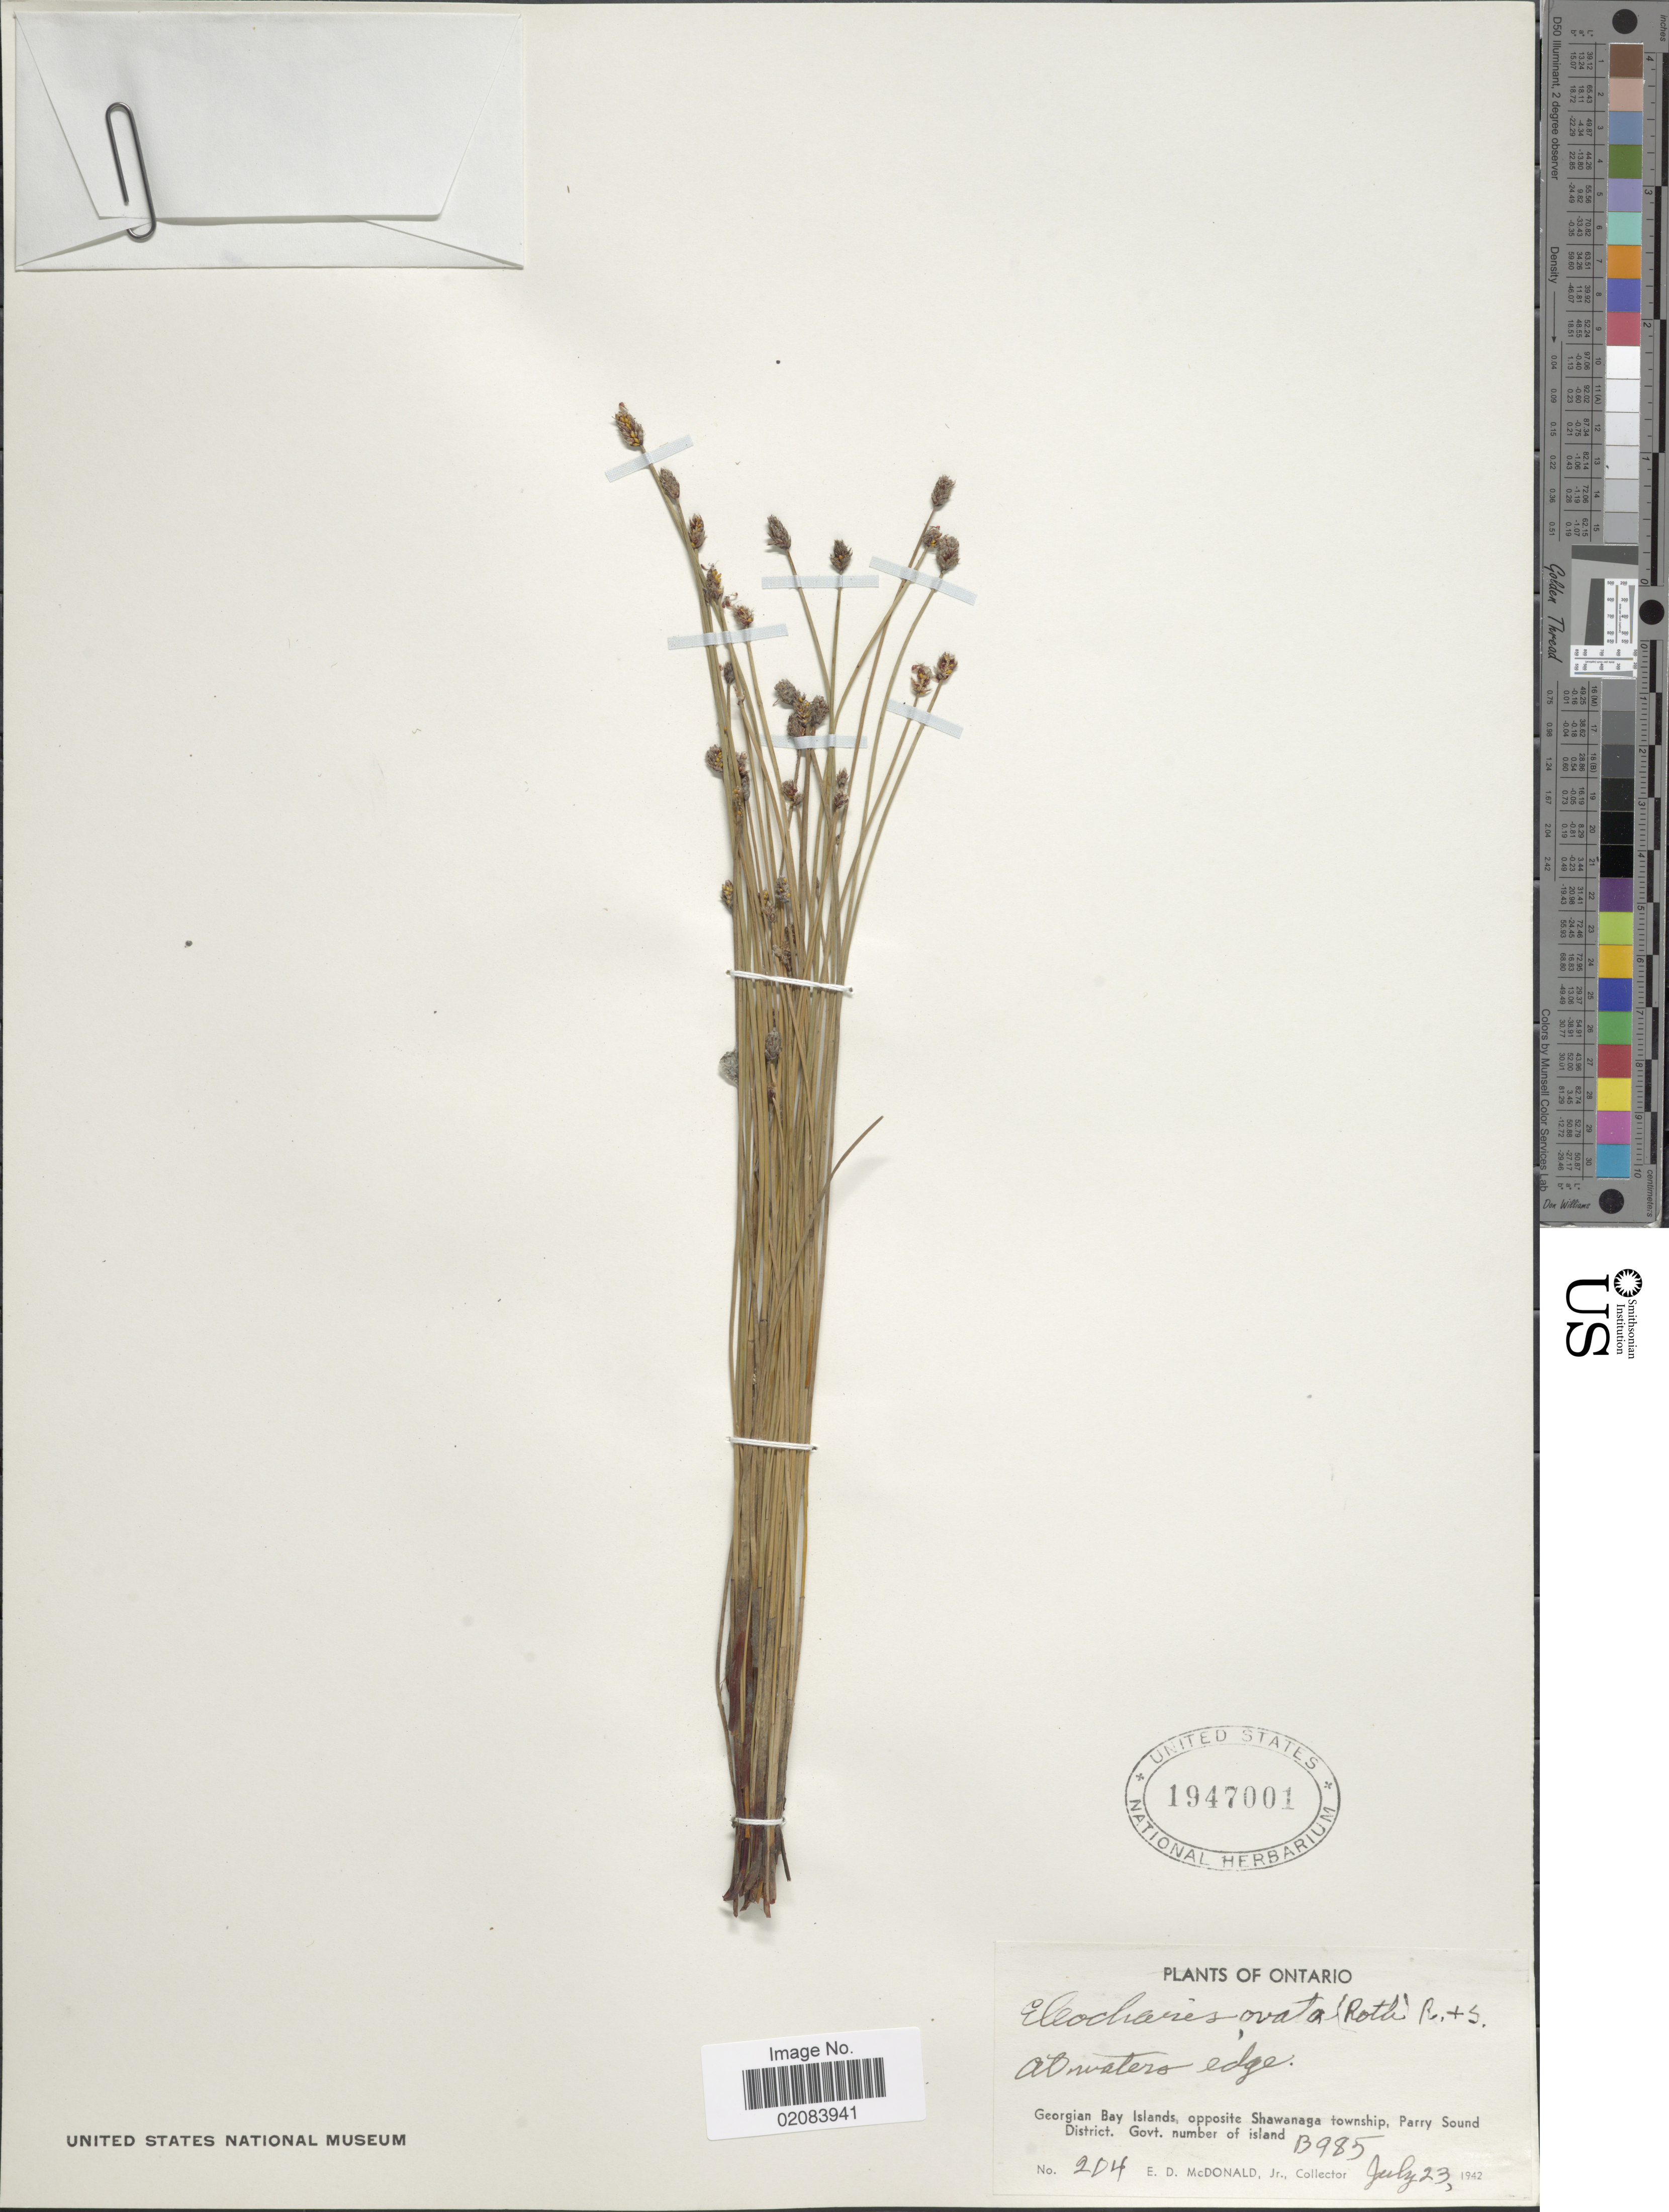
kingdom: Plantae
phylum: Tracheophyta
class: Liliopsida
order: Poales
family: Cyperaceae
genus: Eleocharis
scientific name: Eleocharis ovata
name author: (Roth) Roem. & Schult.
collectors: E. D. McDonald Jr.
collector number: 204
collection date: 1942-07-23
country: Canada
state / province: Ontario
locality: Georgian Bay Islands, opposite Shawanaga township, Parry Sound District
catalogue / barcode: US 1947001